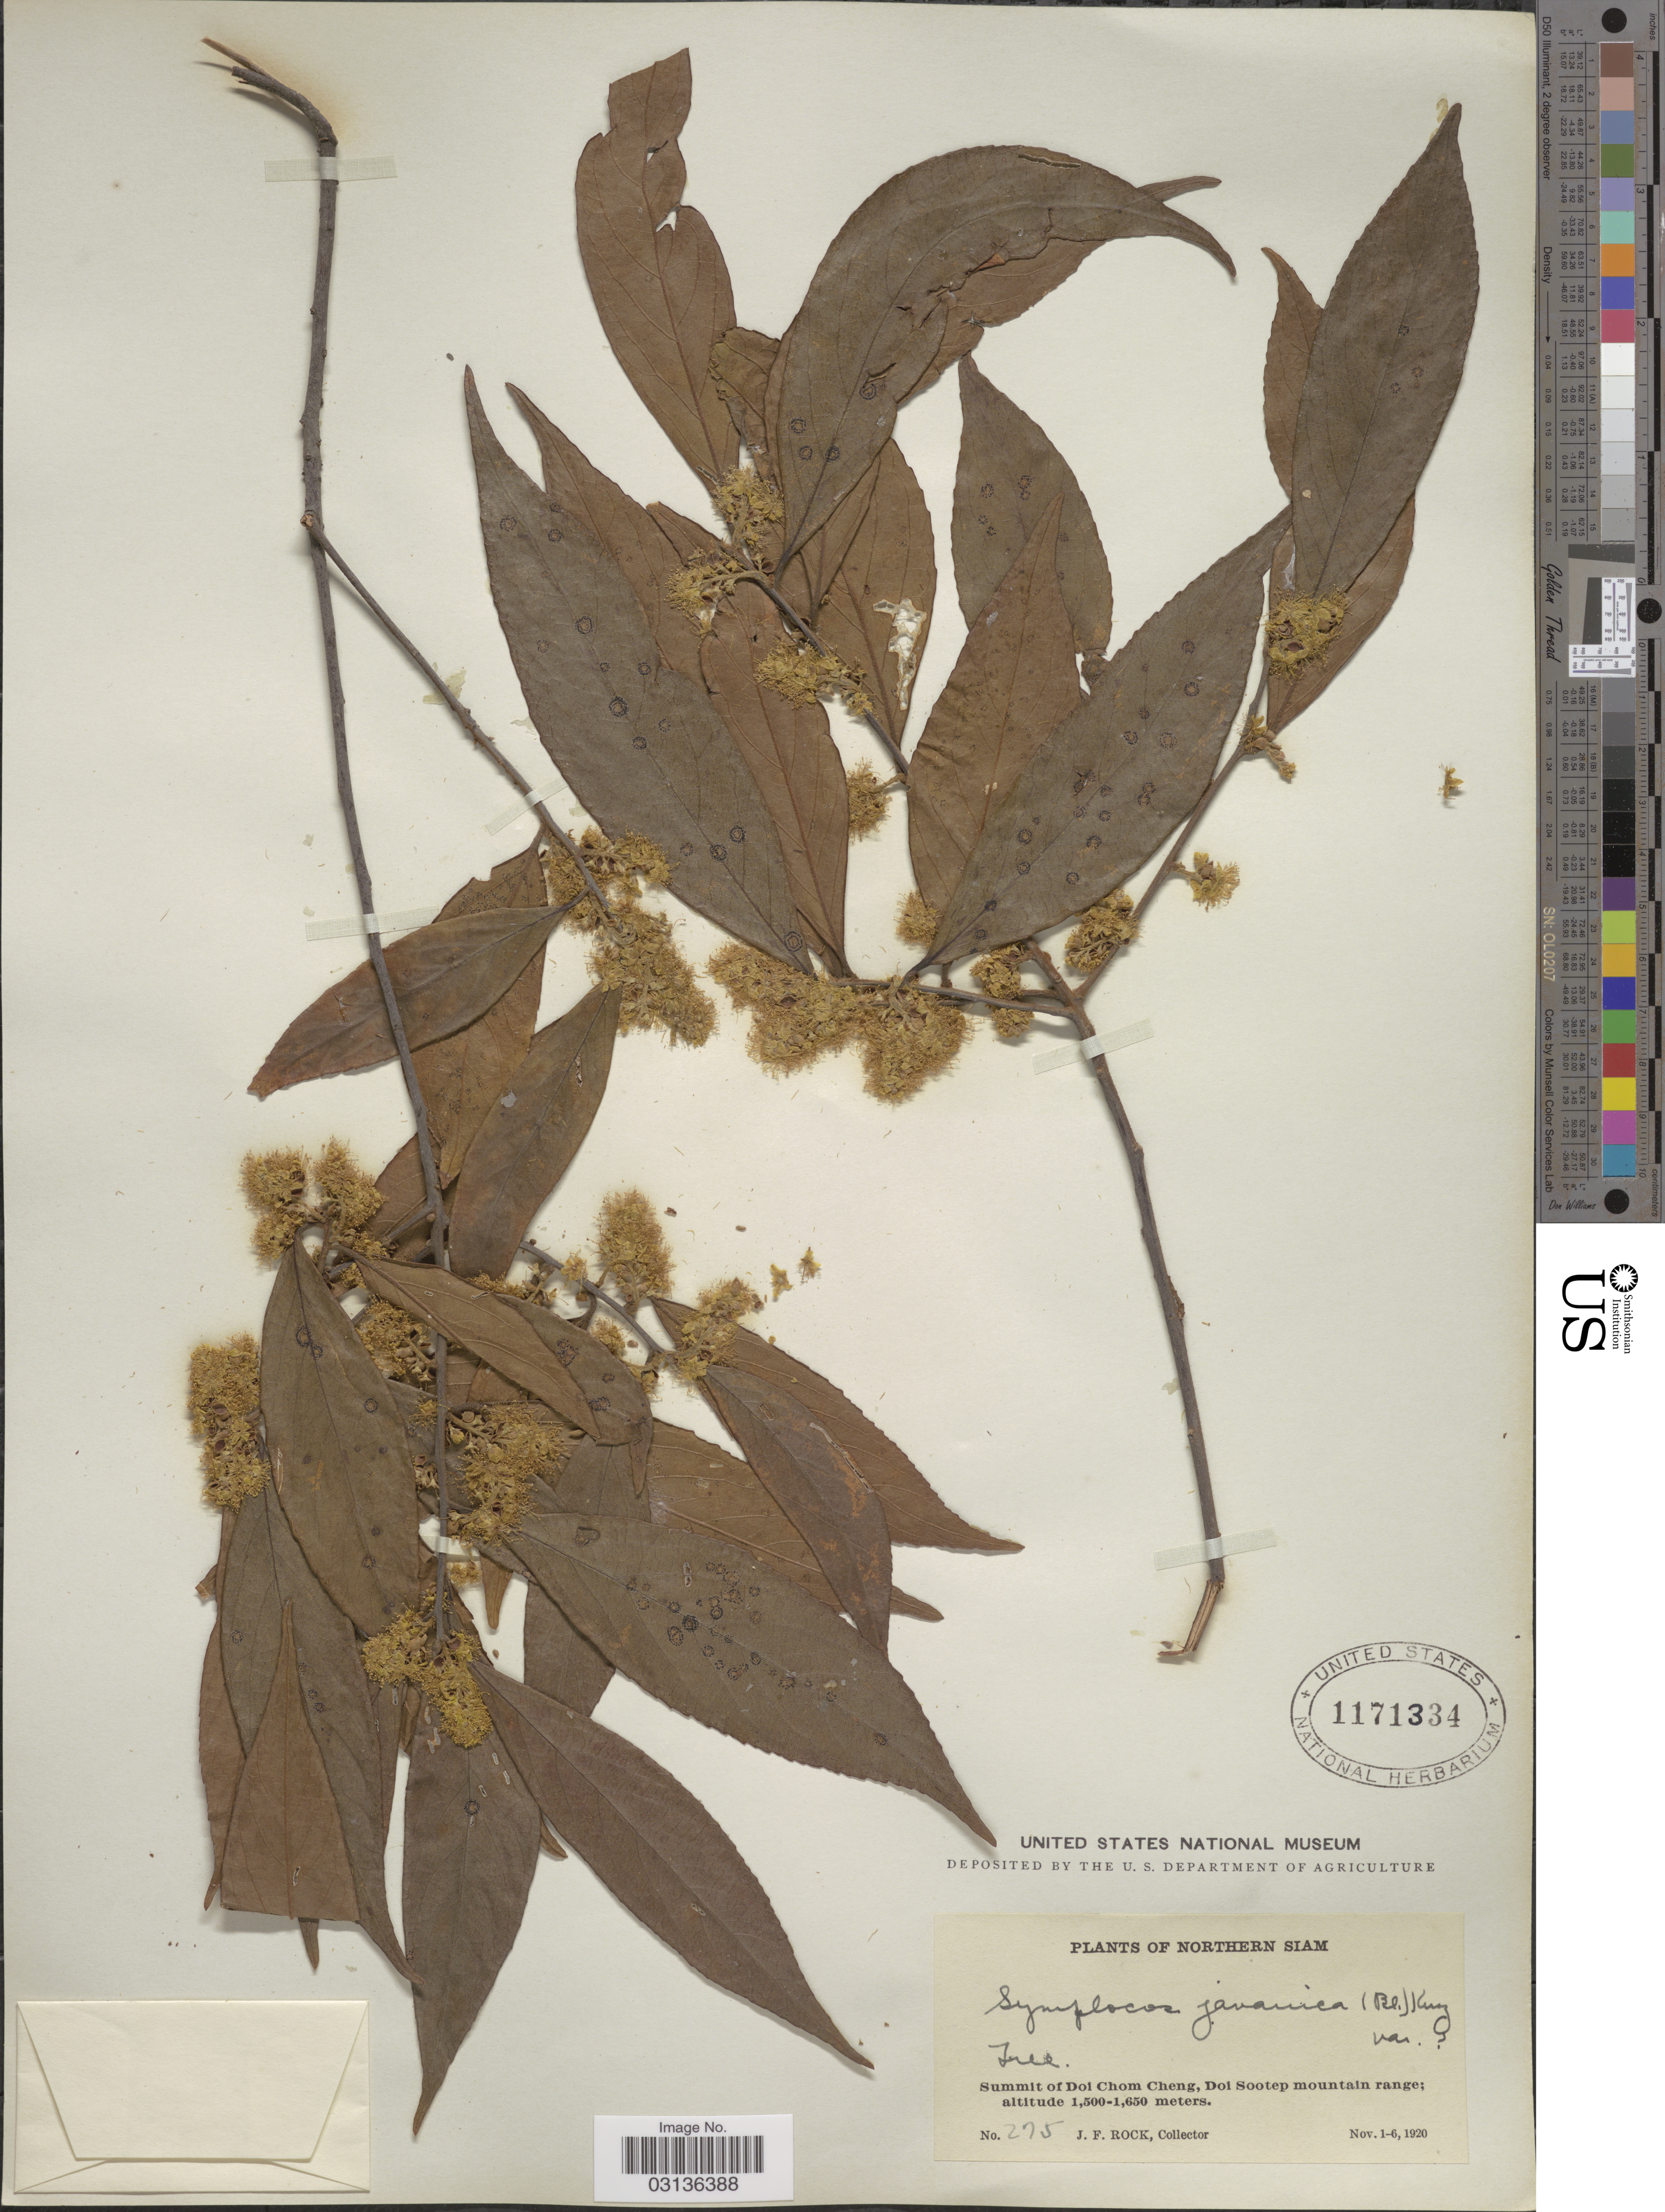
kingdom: Plantae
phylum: Tracheophyta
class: Magnoliopsida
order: Ericales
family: Symplocaceae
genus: Symplocos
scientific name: Symplocos cochinchinensis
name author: (Lour.) S. Moore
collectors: J. Rock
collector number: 275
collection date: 1920-11-01/1920-11-06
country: Thailand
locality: Northern Siam. Summit of Doi Chom Cheng, Doi Sootep mountain range.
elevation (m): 1500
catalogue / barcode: US 1171334